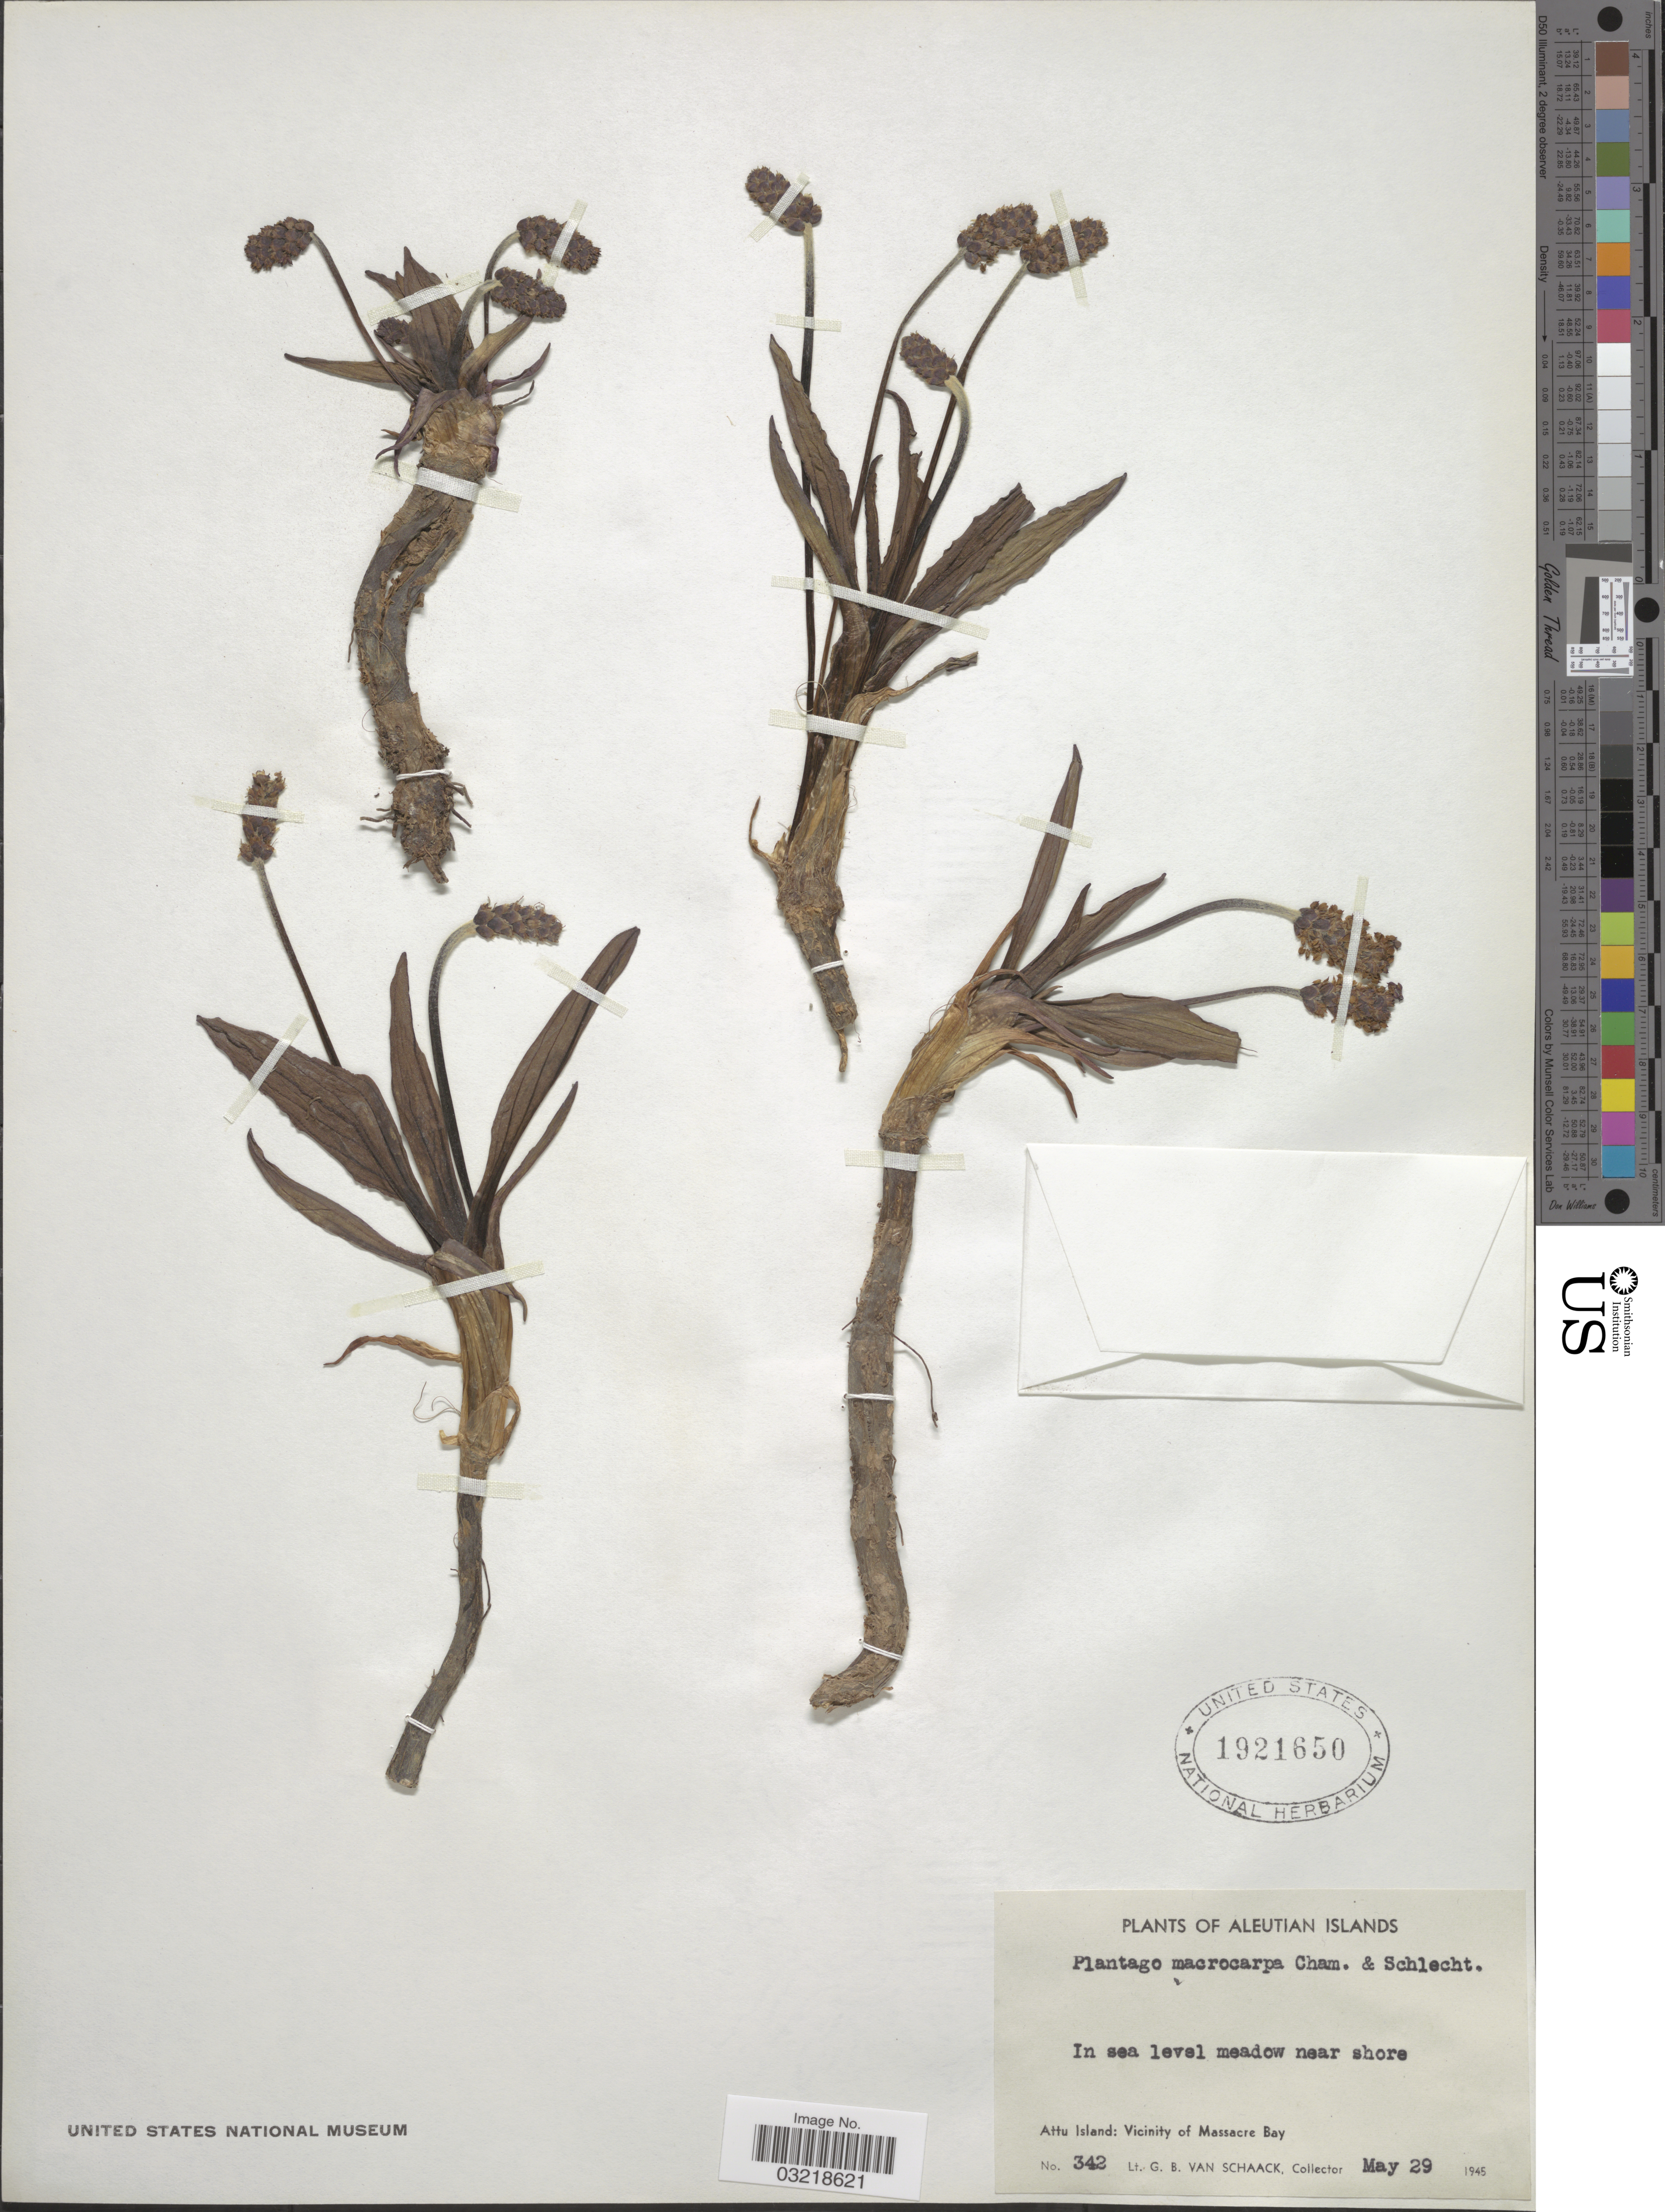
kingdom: Plantae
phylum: Tracheophyta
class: Magnoliopsida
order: Lamiales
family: Plantaginaceae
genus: Plantago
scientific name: Plantago macrocarpa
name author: Cham. & Schltdl.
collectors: G. Van Schaack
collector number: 342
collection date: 1945-05-29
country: United States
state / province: Alaska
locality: Aleutian Islands. Attu Island: Vicinity of Massacre Bay.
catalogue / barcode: US 1921650